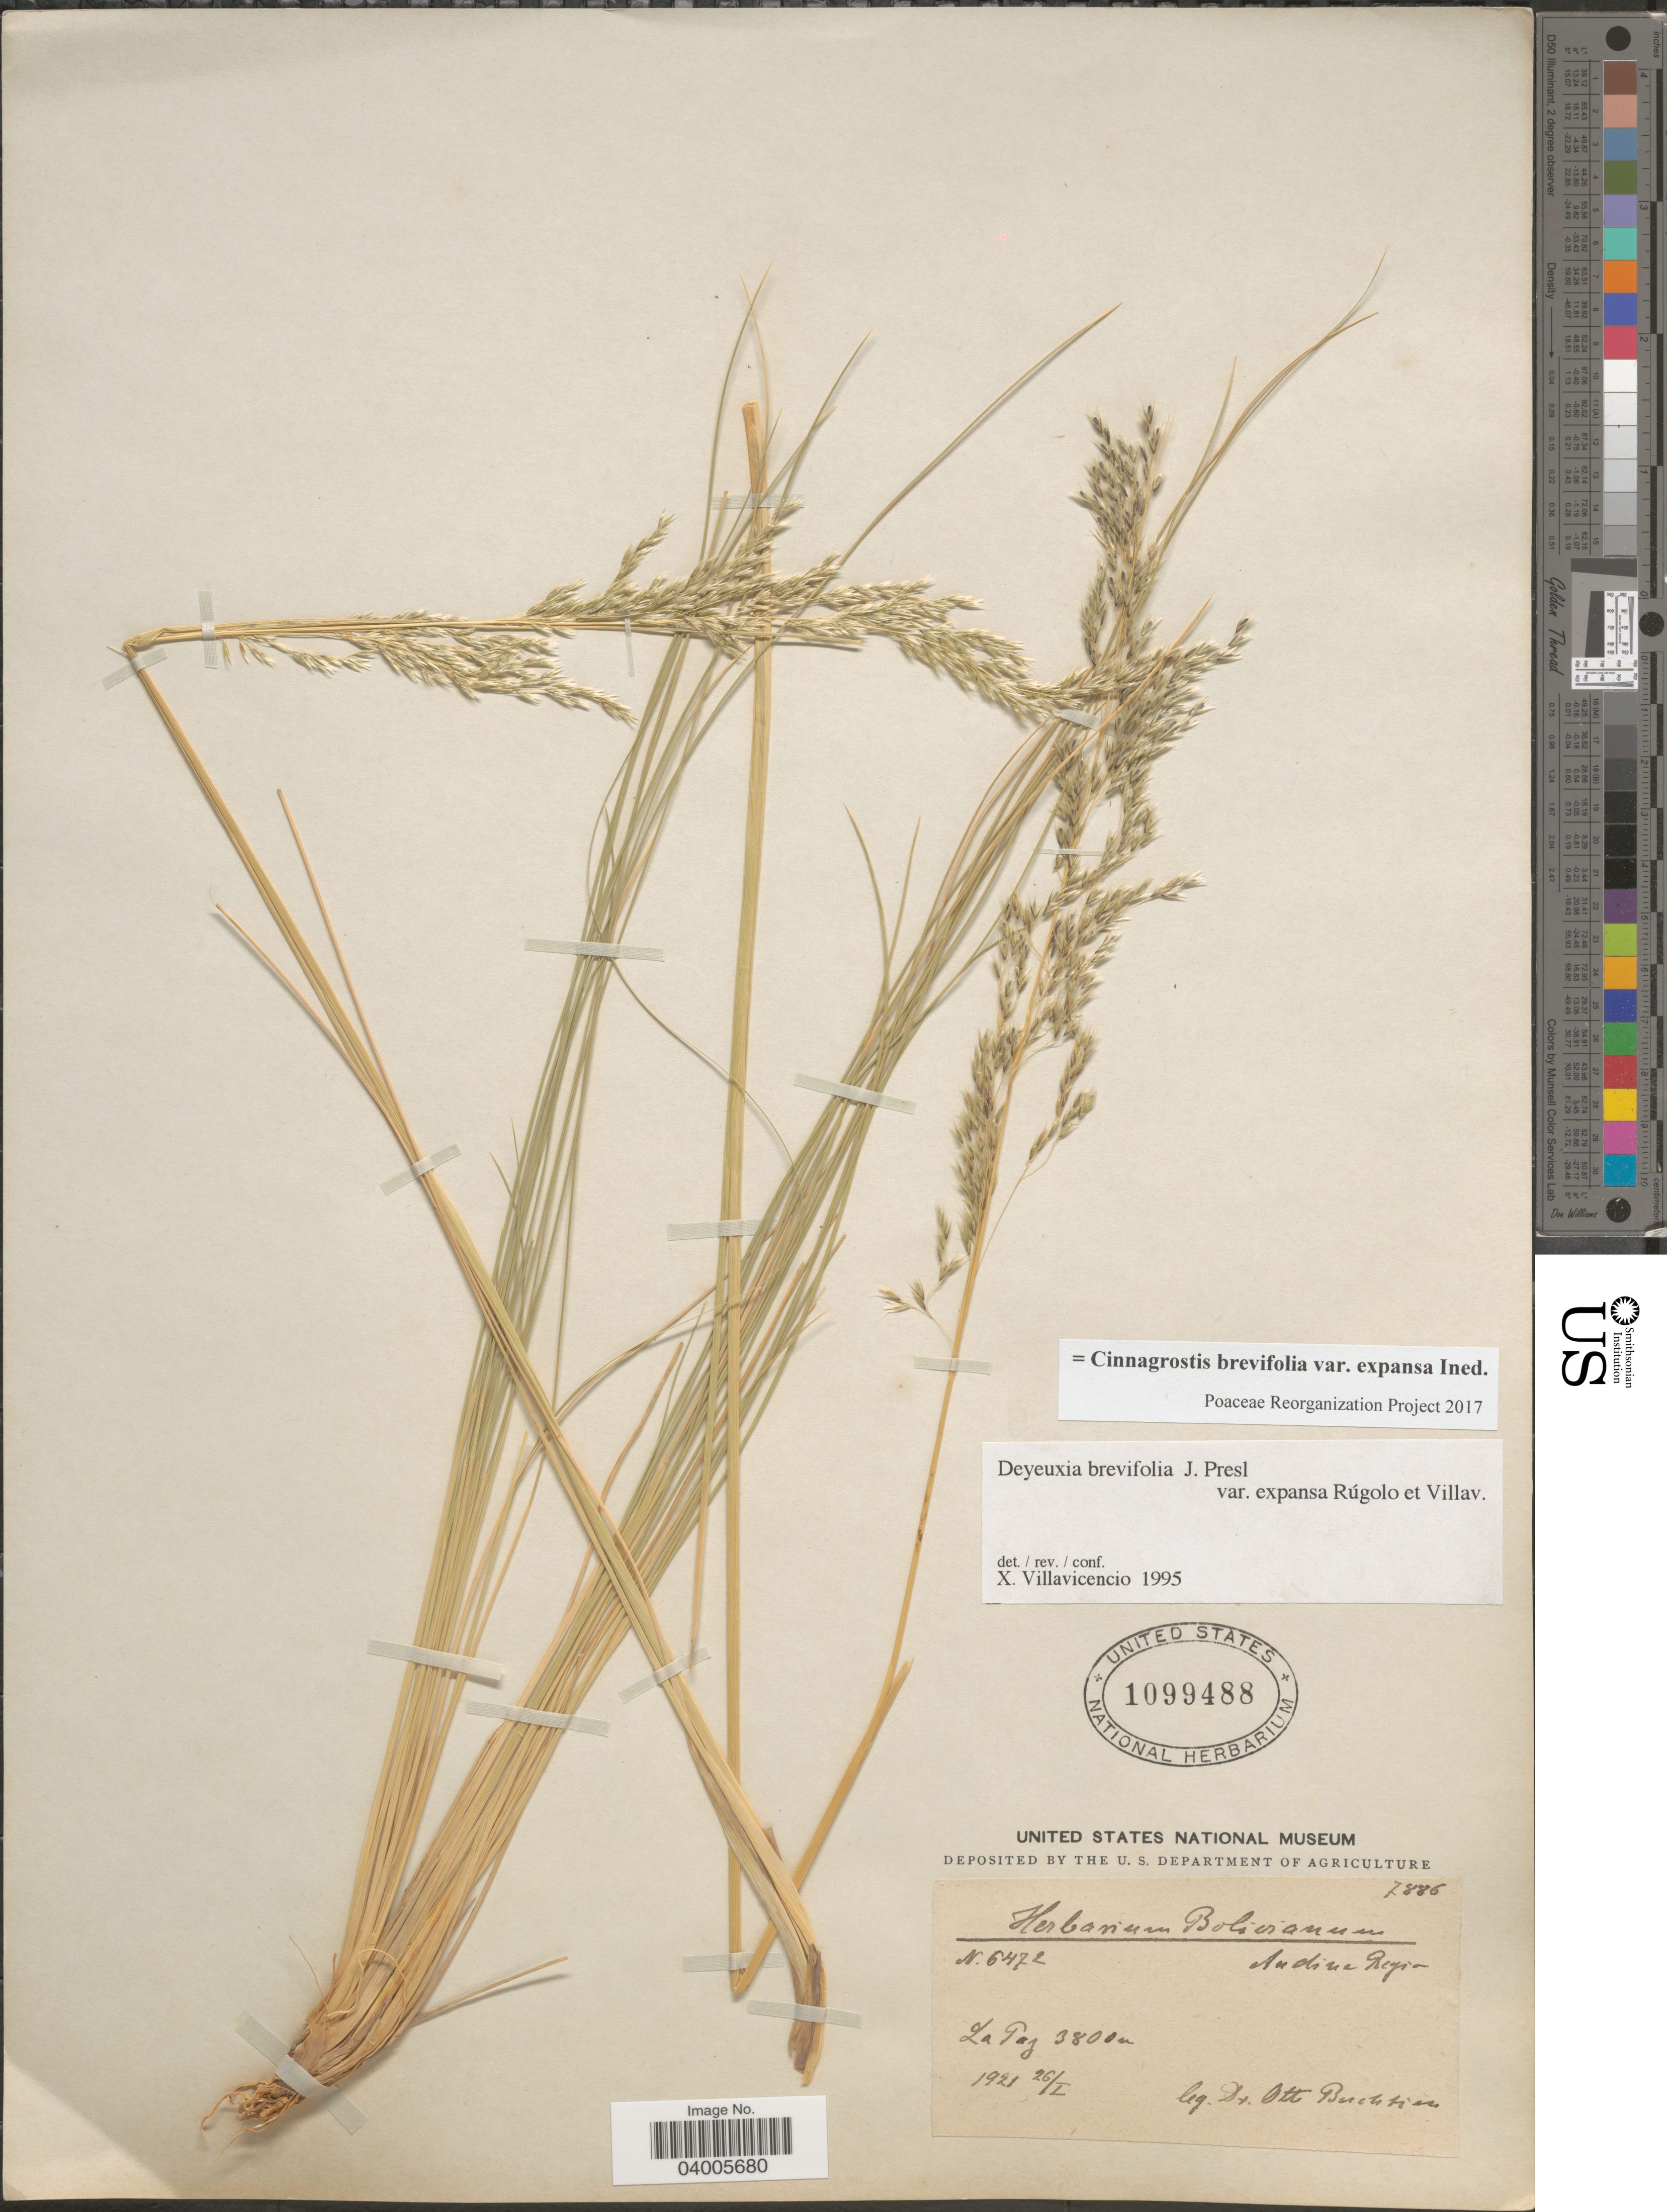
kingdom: Plantae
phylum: Tracheophyta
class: Liliopsida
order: Poales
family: Poaceae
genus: Cinnagrostis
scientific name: Cinnagrostis brevifolia var. expansa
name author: (Rúgolo & Villav.) P.M. Peterson et al.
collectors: O. Buchtien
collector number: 6472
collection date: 1921-01-26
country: Bolivia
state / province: La Paz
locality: Andina Region.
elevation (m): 3800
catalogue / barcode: US 1099488